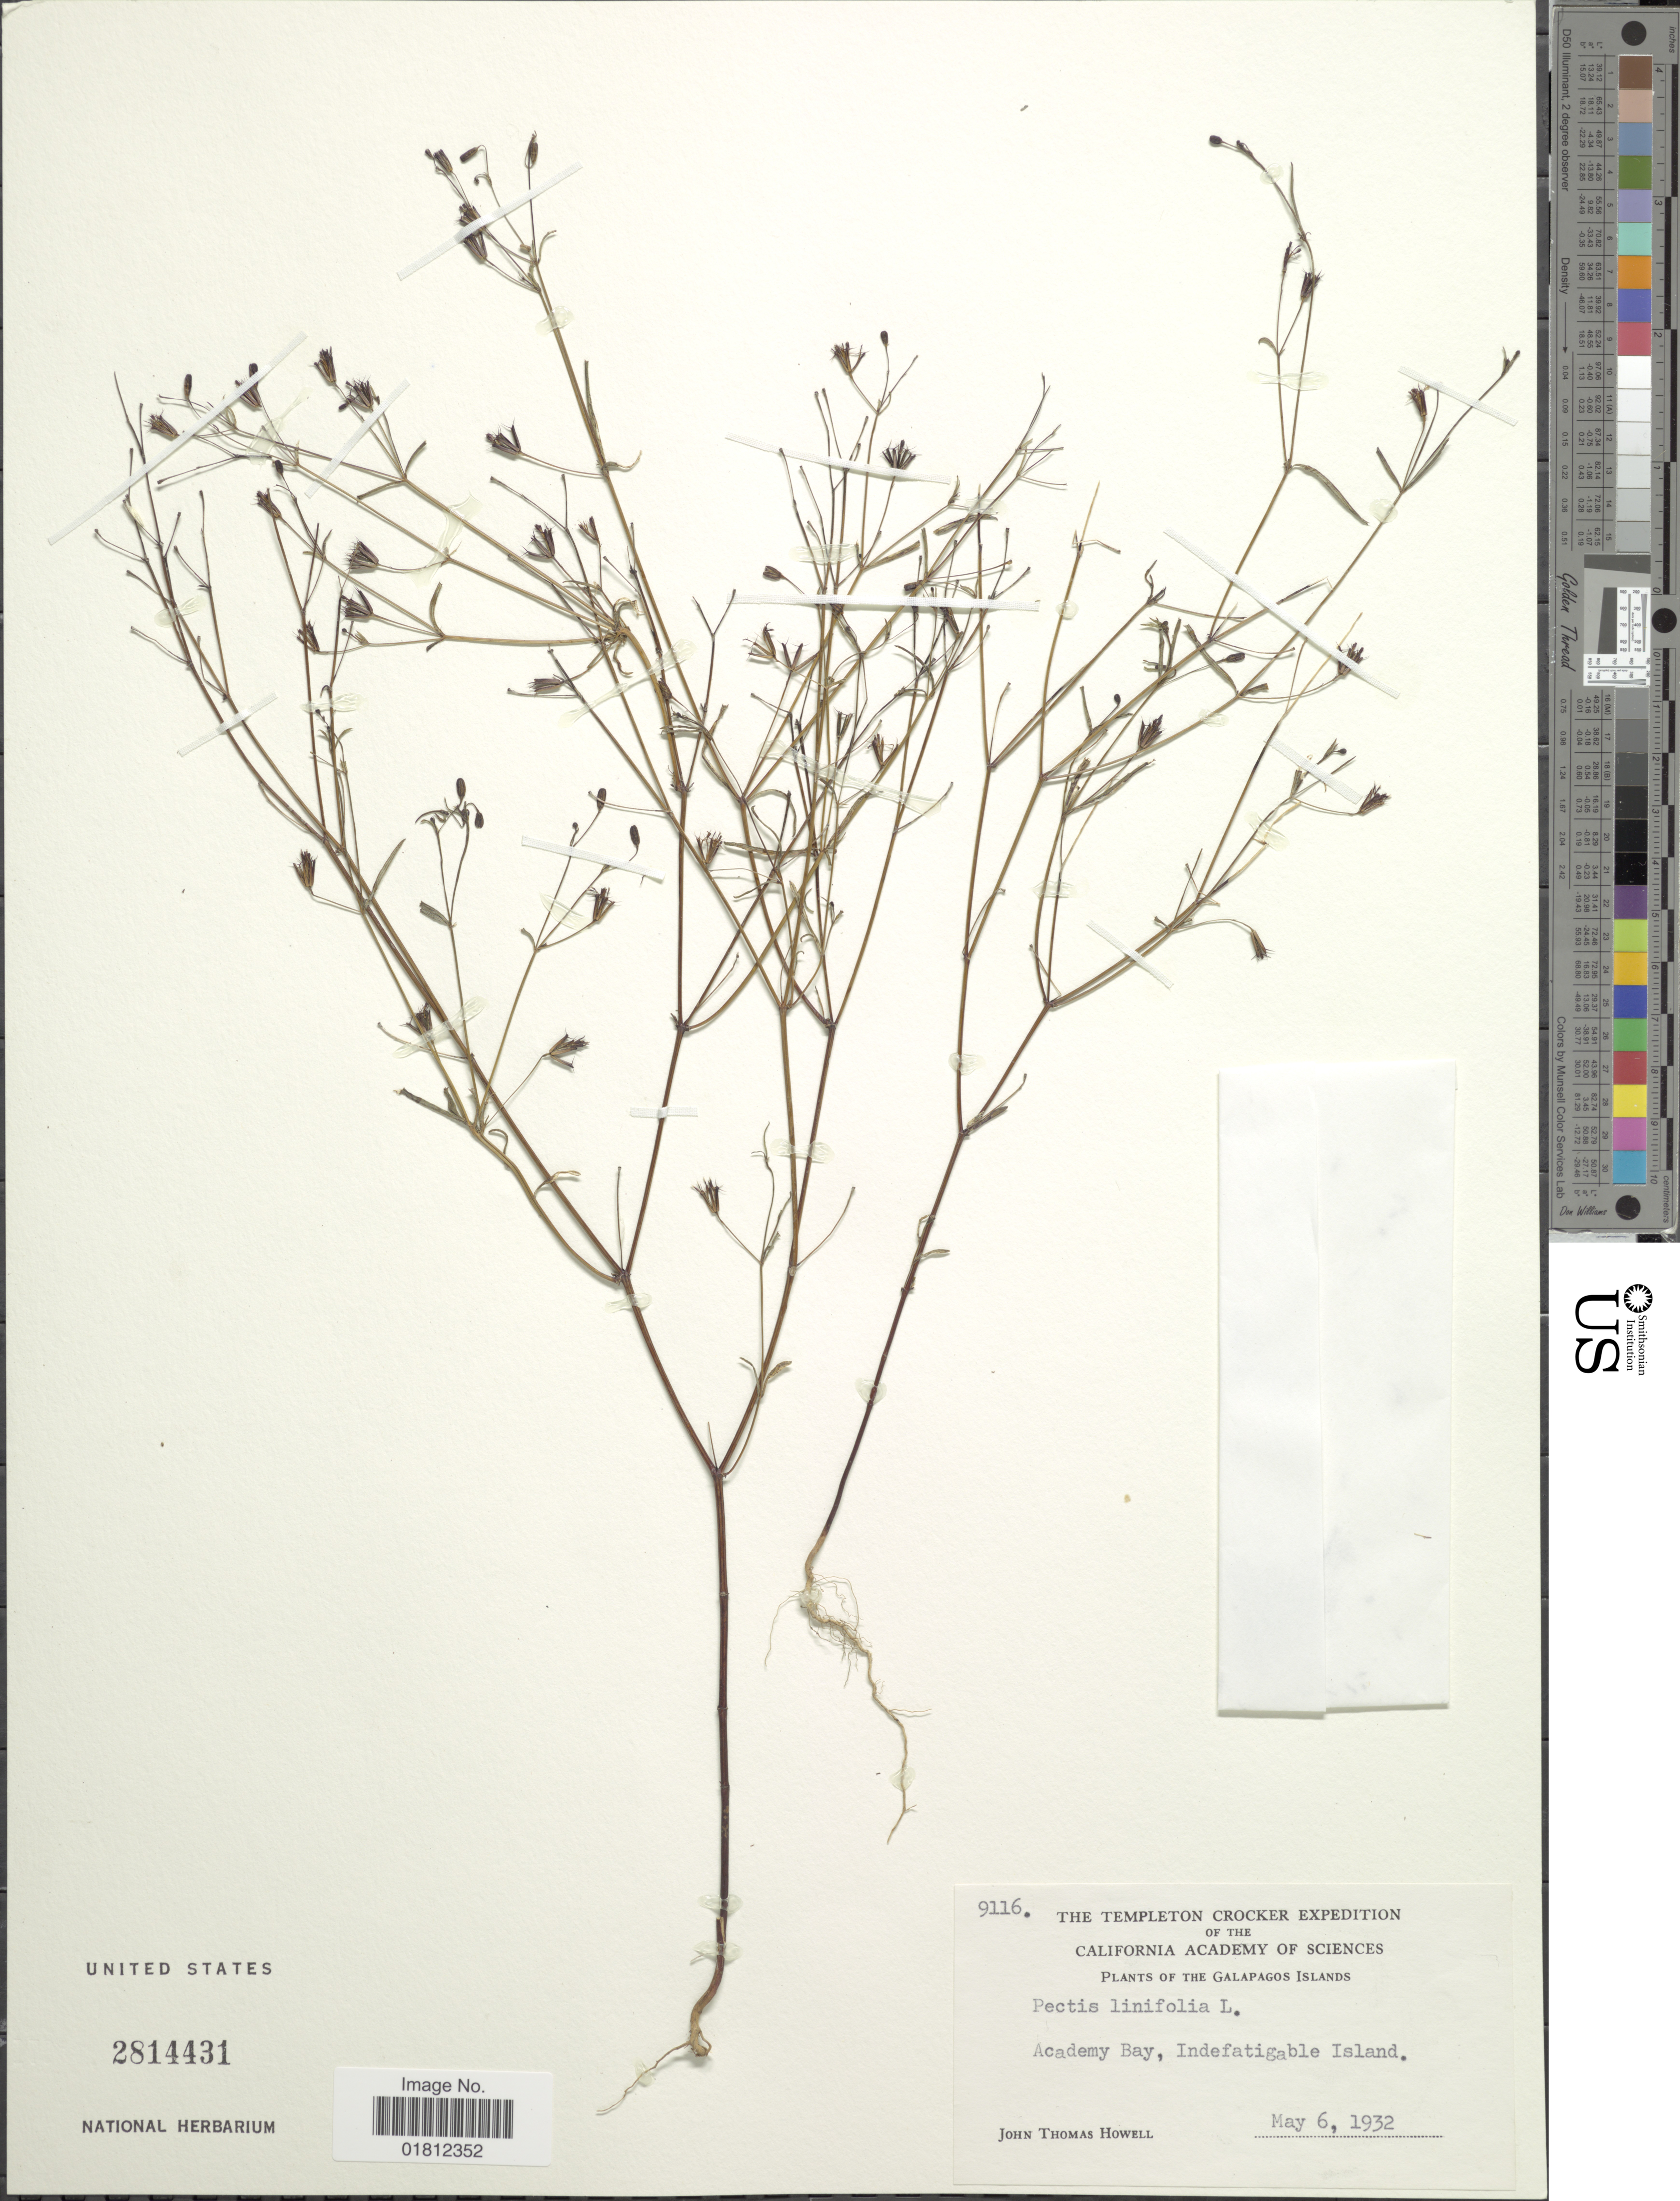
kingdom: Plantae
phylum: Tracheophyta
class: Magnoliopsida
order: Asterales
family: Asteraceae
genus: Pectis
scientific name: Pectis linifolia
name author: L.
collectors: J. T. Howell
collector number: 9116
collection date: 1932-05-06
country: Ecuador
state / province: Colón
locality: Academy Bay, Indefatigable Island.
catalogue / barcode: US 2814431